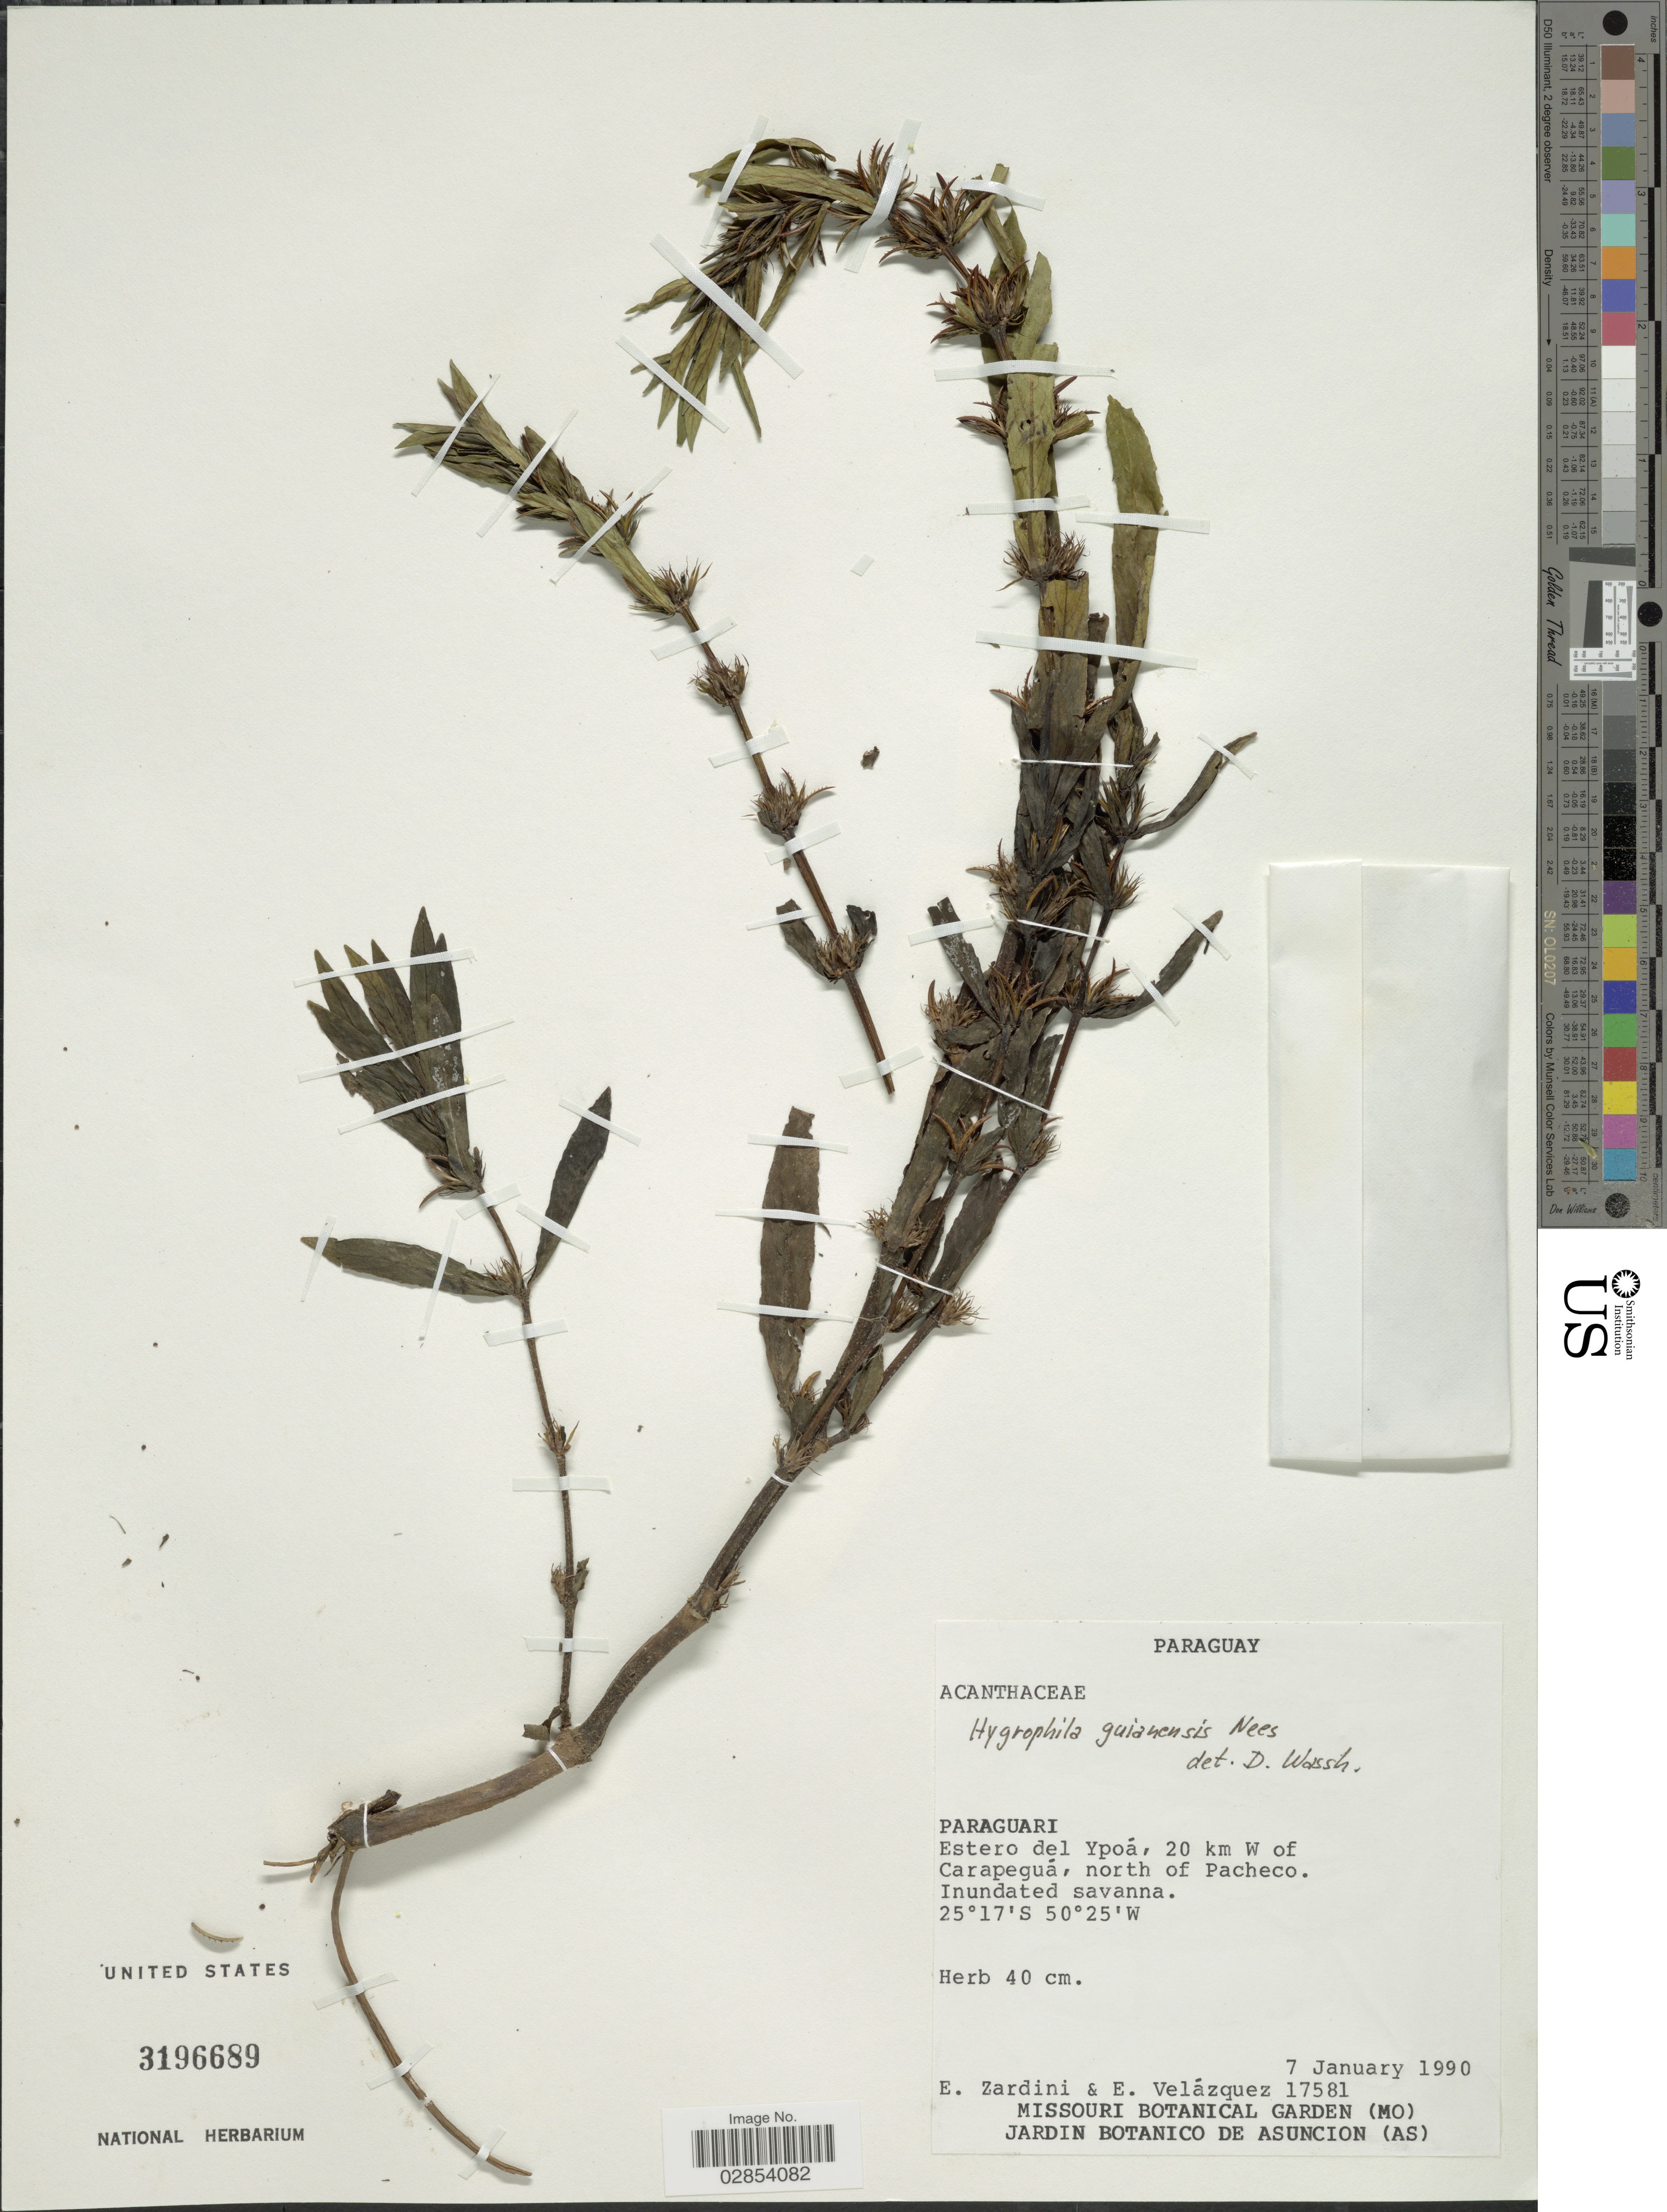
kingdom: Plantae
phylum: Tracheophyta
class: Magnoliopsida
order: Lamiales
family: Acanthaceae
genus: Hygrophila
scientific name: Hygrophila costata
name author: Nees & T. Nees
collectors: E. M. Zardini & E. Velázquez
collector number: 17581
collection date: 1990-01-07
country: Paraguay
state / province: Paraguari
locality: Estero del Ypoá, 20 km W of Carapeguá, north of Pacheco.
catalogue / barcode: US 3196689